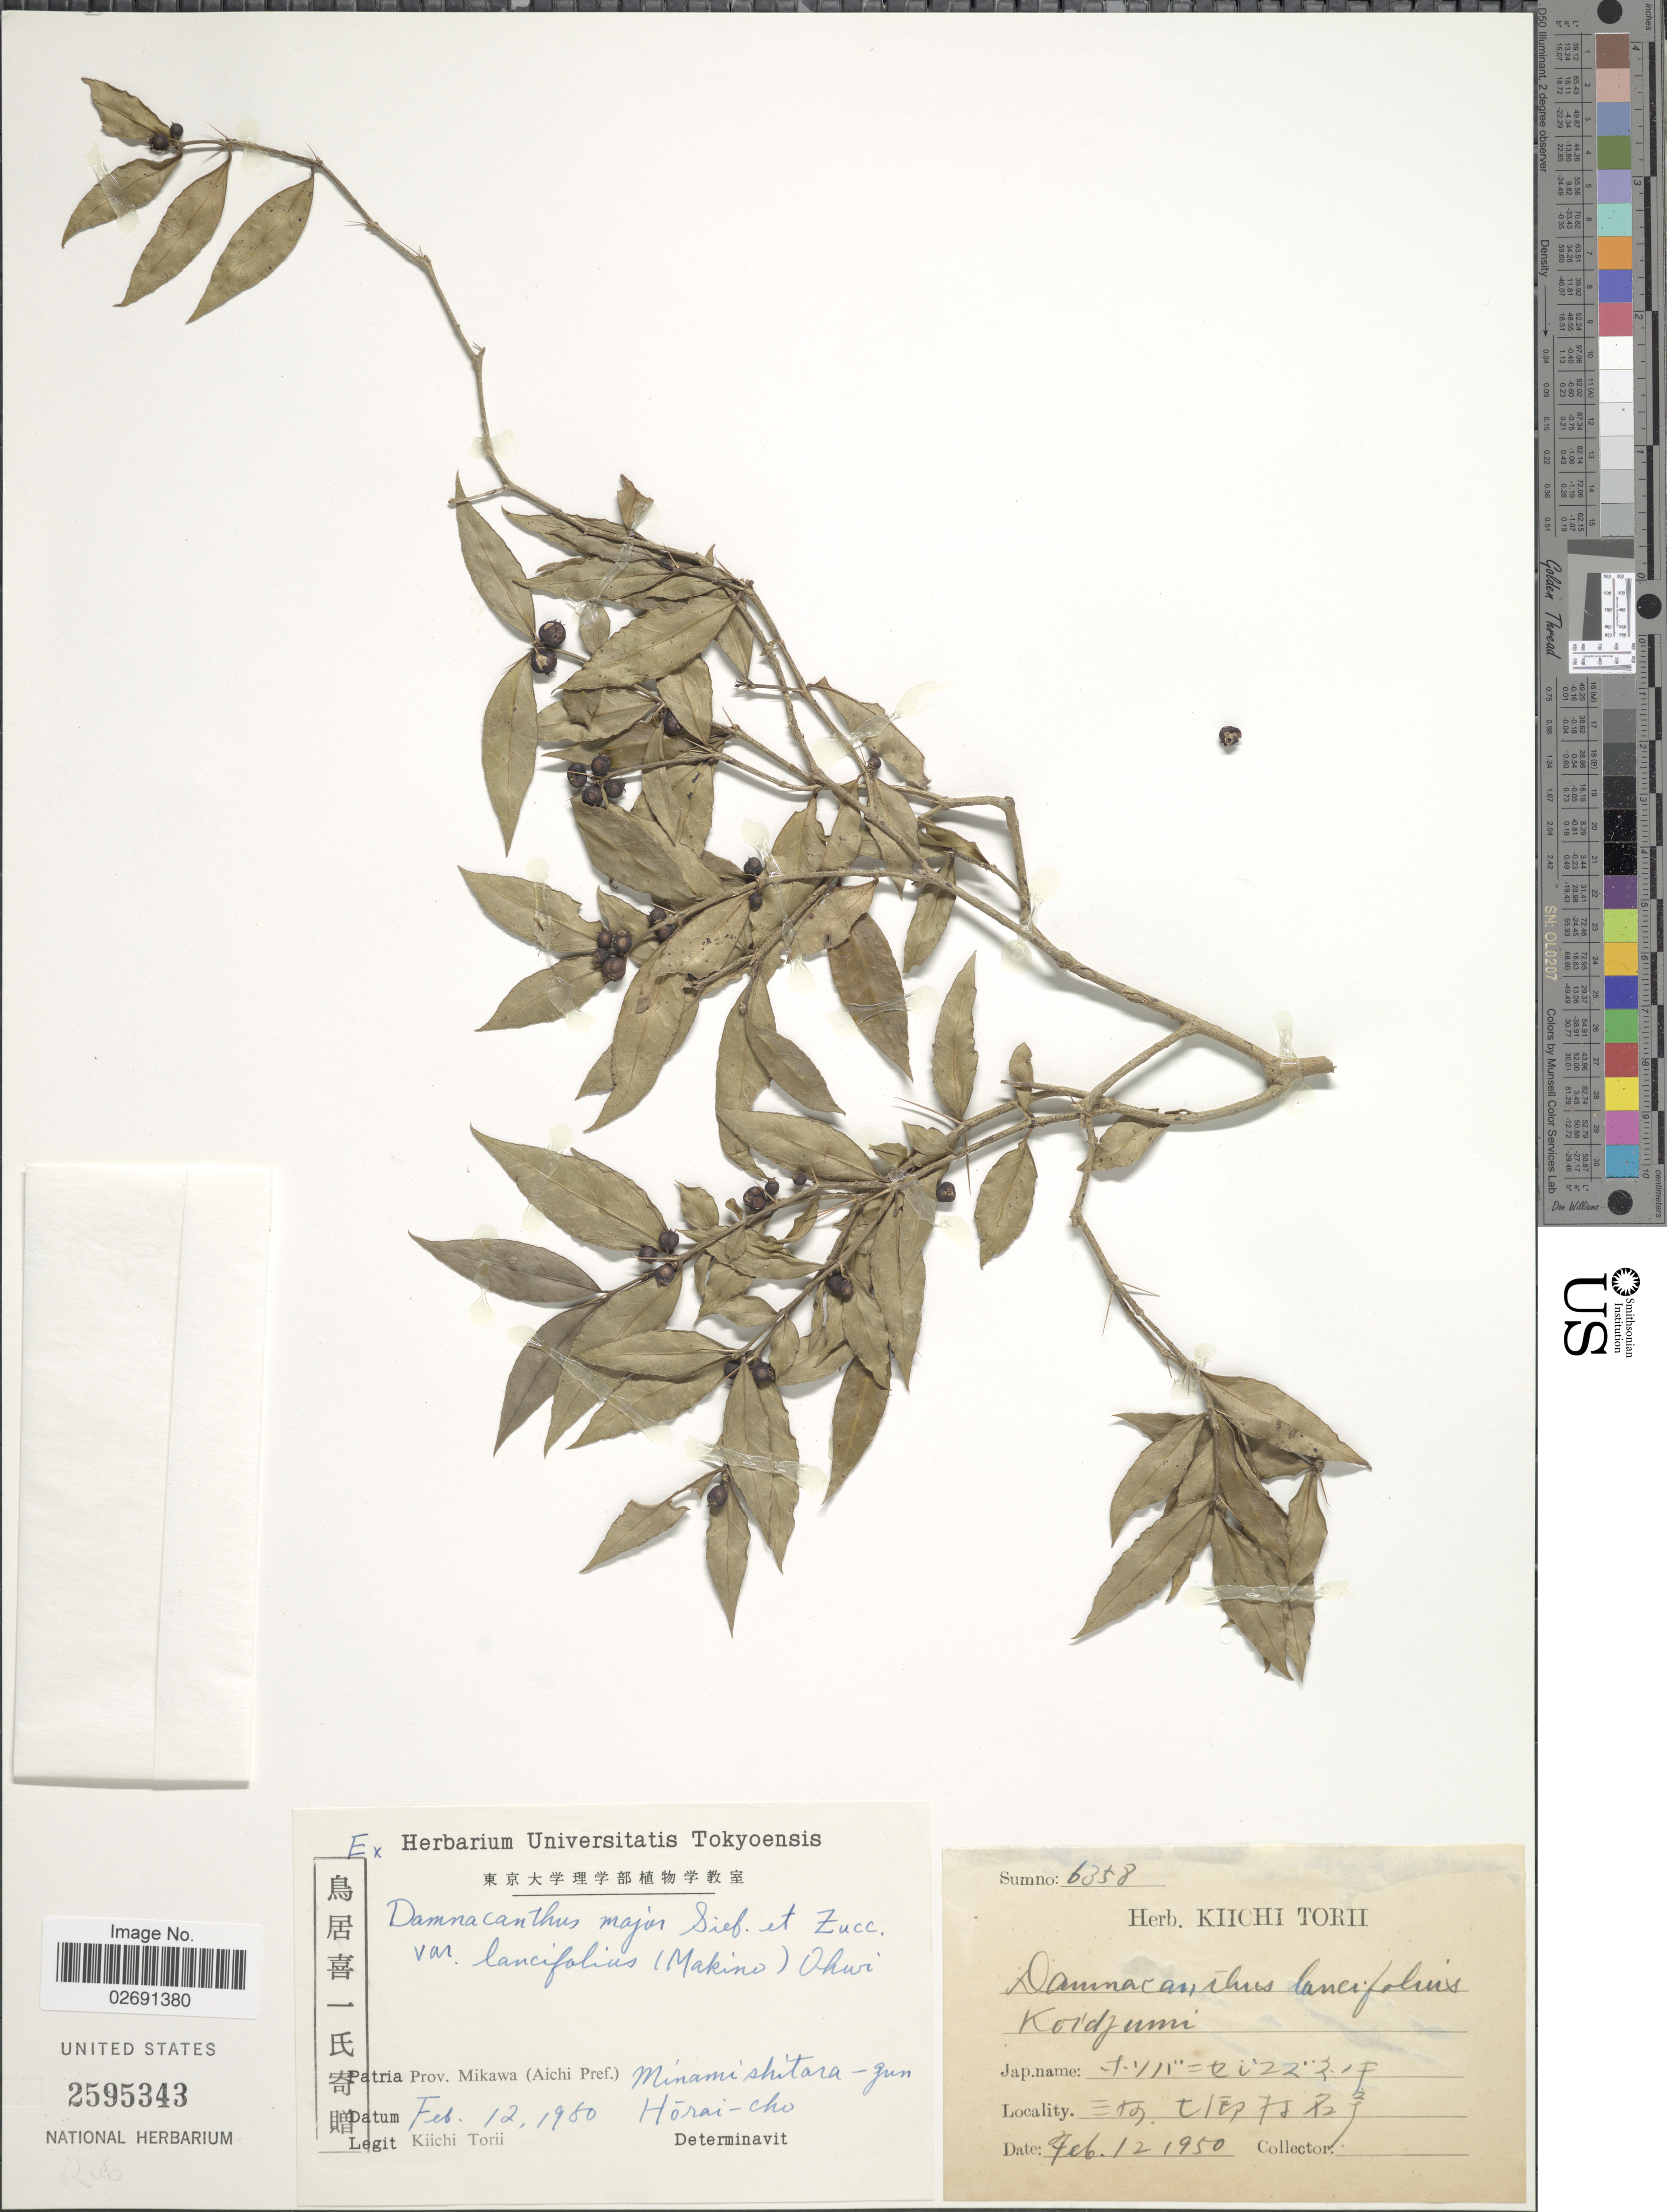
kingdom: Plantae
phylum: Tracheophyta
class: Magnoliopsida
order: Gentianales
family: Rubiaceae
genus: Damnacanthus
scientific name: Damnacanthus major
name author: Siebold & Zucc.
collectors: K. Torii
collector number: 6358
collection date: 1950-02-12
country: Japan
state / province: Aiti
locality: Patria Prov. Mikawwa (Aichi Pref.) Minami shitara-zun, Horai-cho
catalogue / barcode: US 2595343